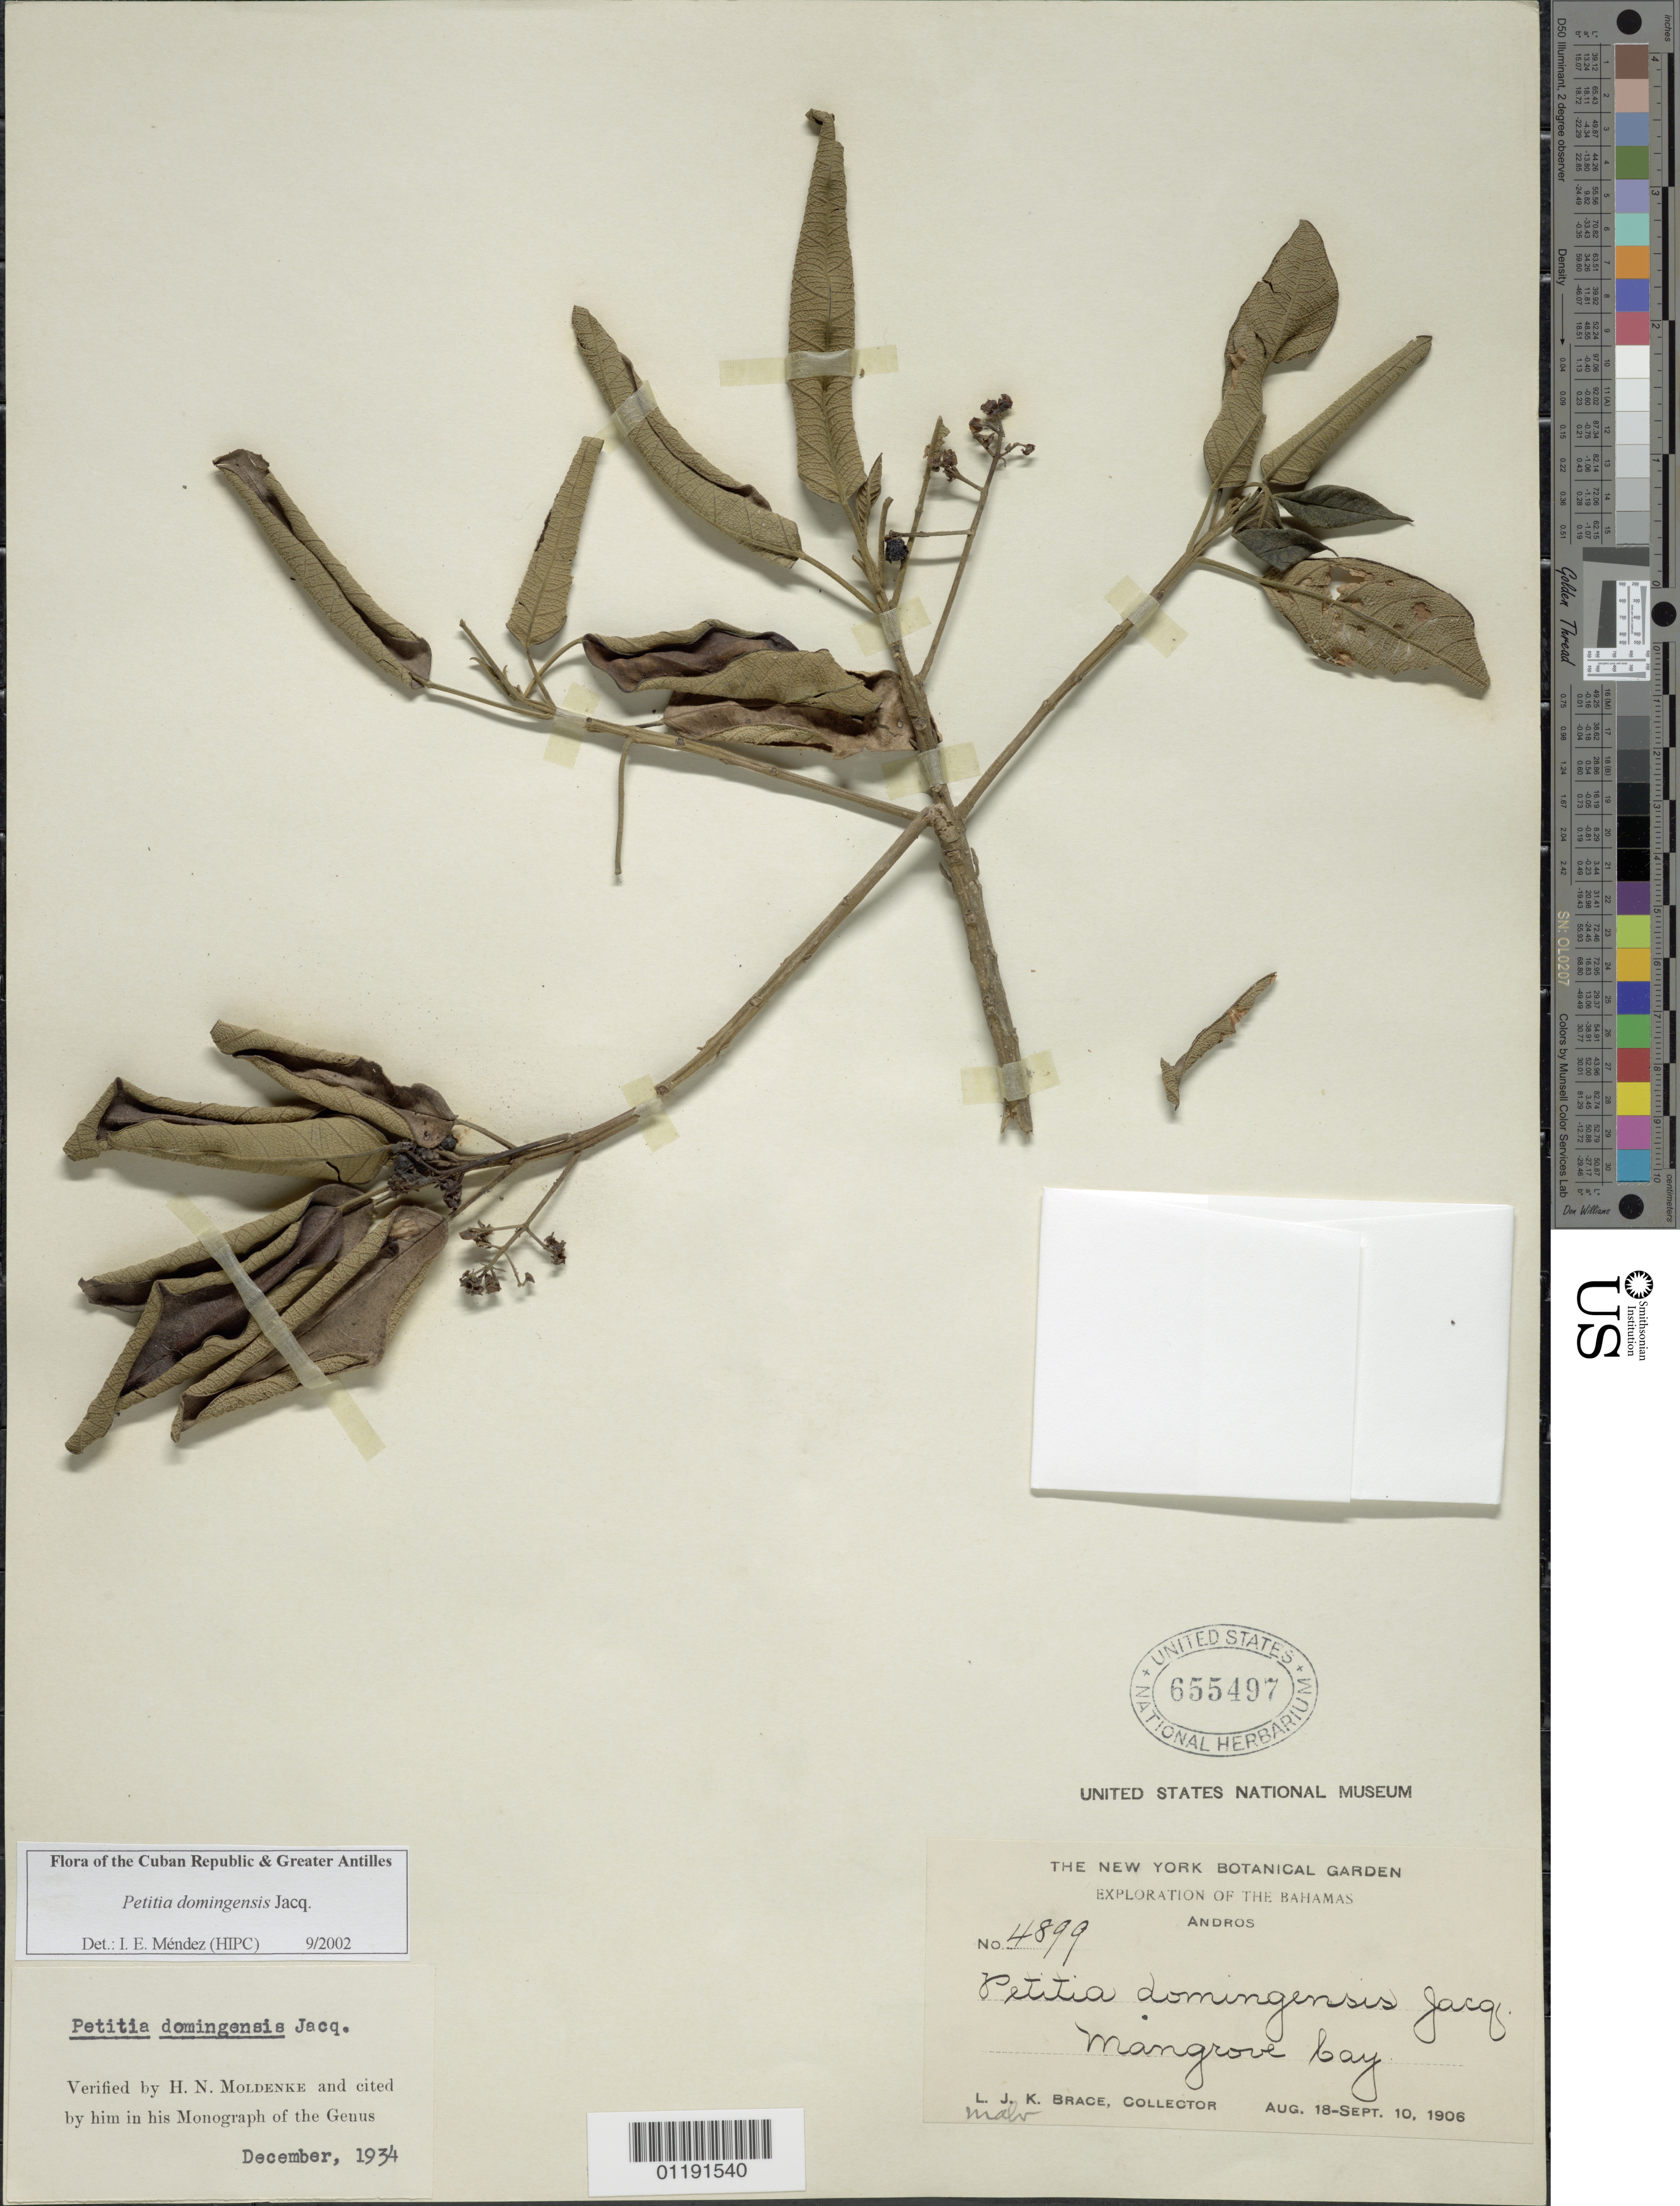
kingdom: Plantae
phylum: Tracheophyta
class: Magnoliopsida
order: Lamiales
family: Lamiaceae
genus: Petitia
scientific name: Petitia domingensis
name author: Jacq.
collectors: L. J. K. Brace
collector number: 4899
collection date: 1906-08-18/1906-09-10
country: Bahamas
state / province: Andros Island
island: Andros Island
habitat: Mangrove Bay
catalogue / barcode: US 655497